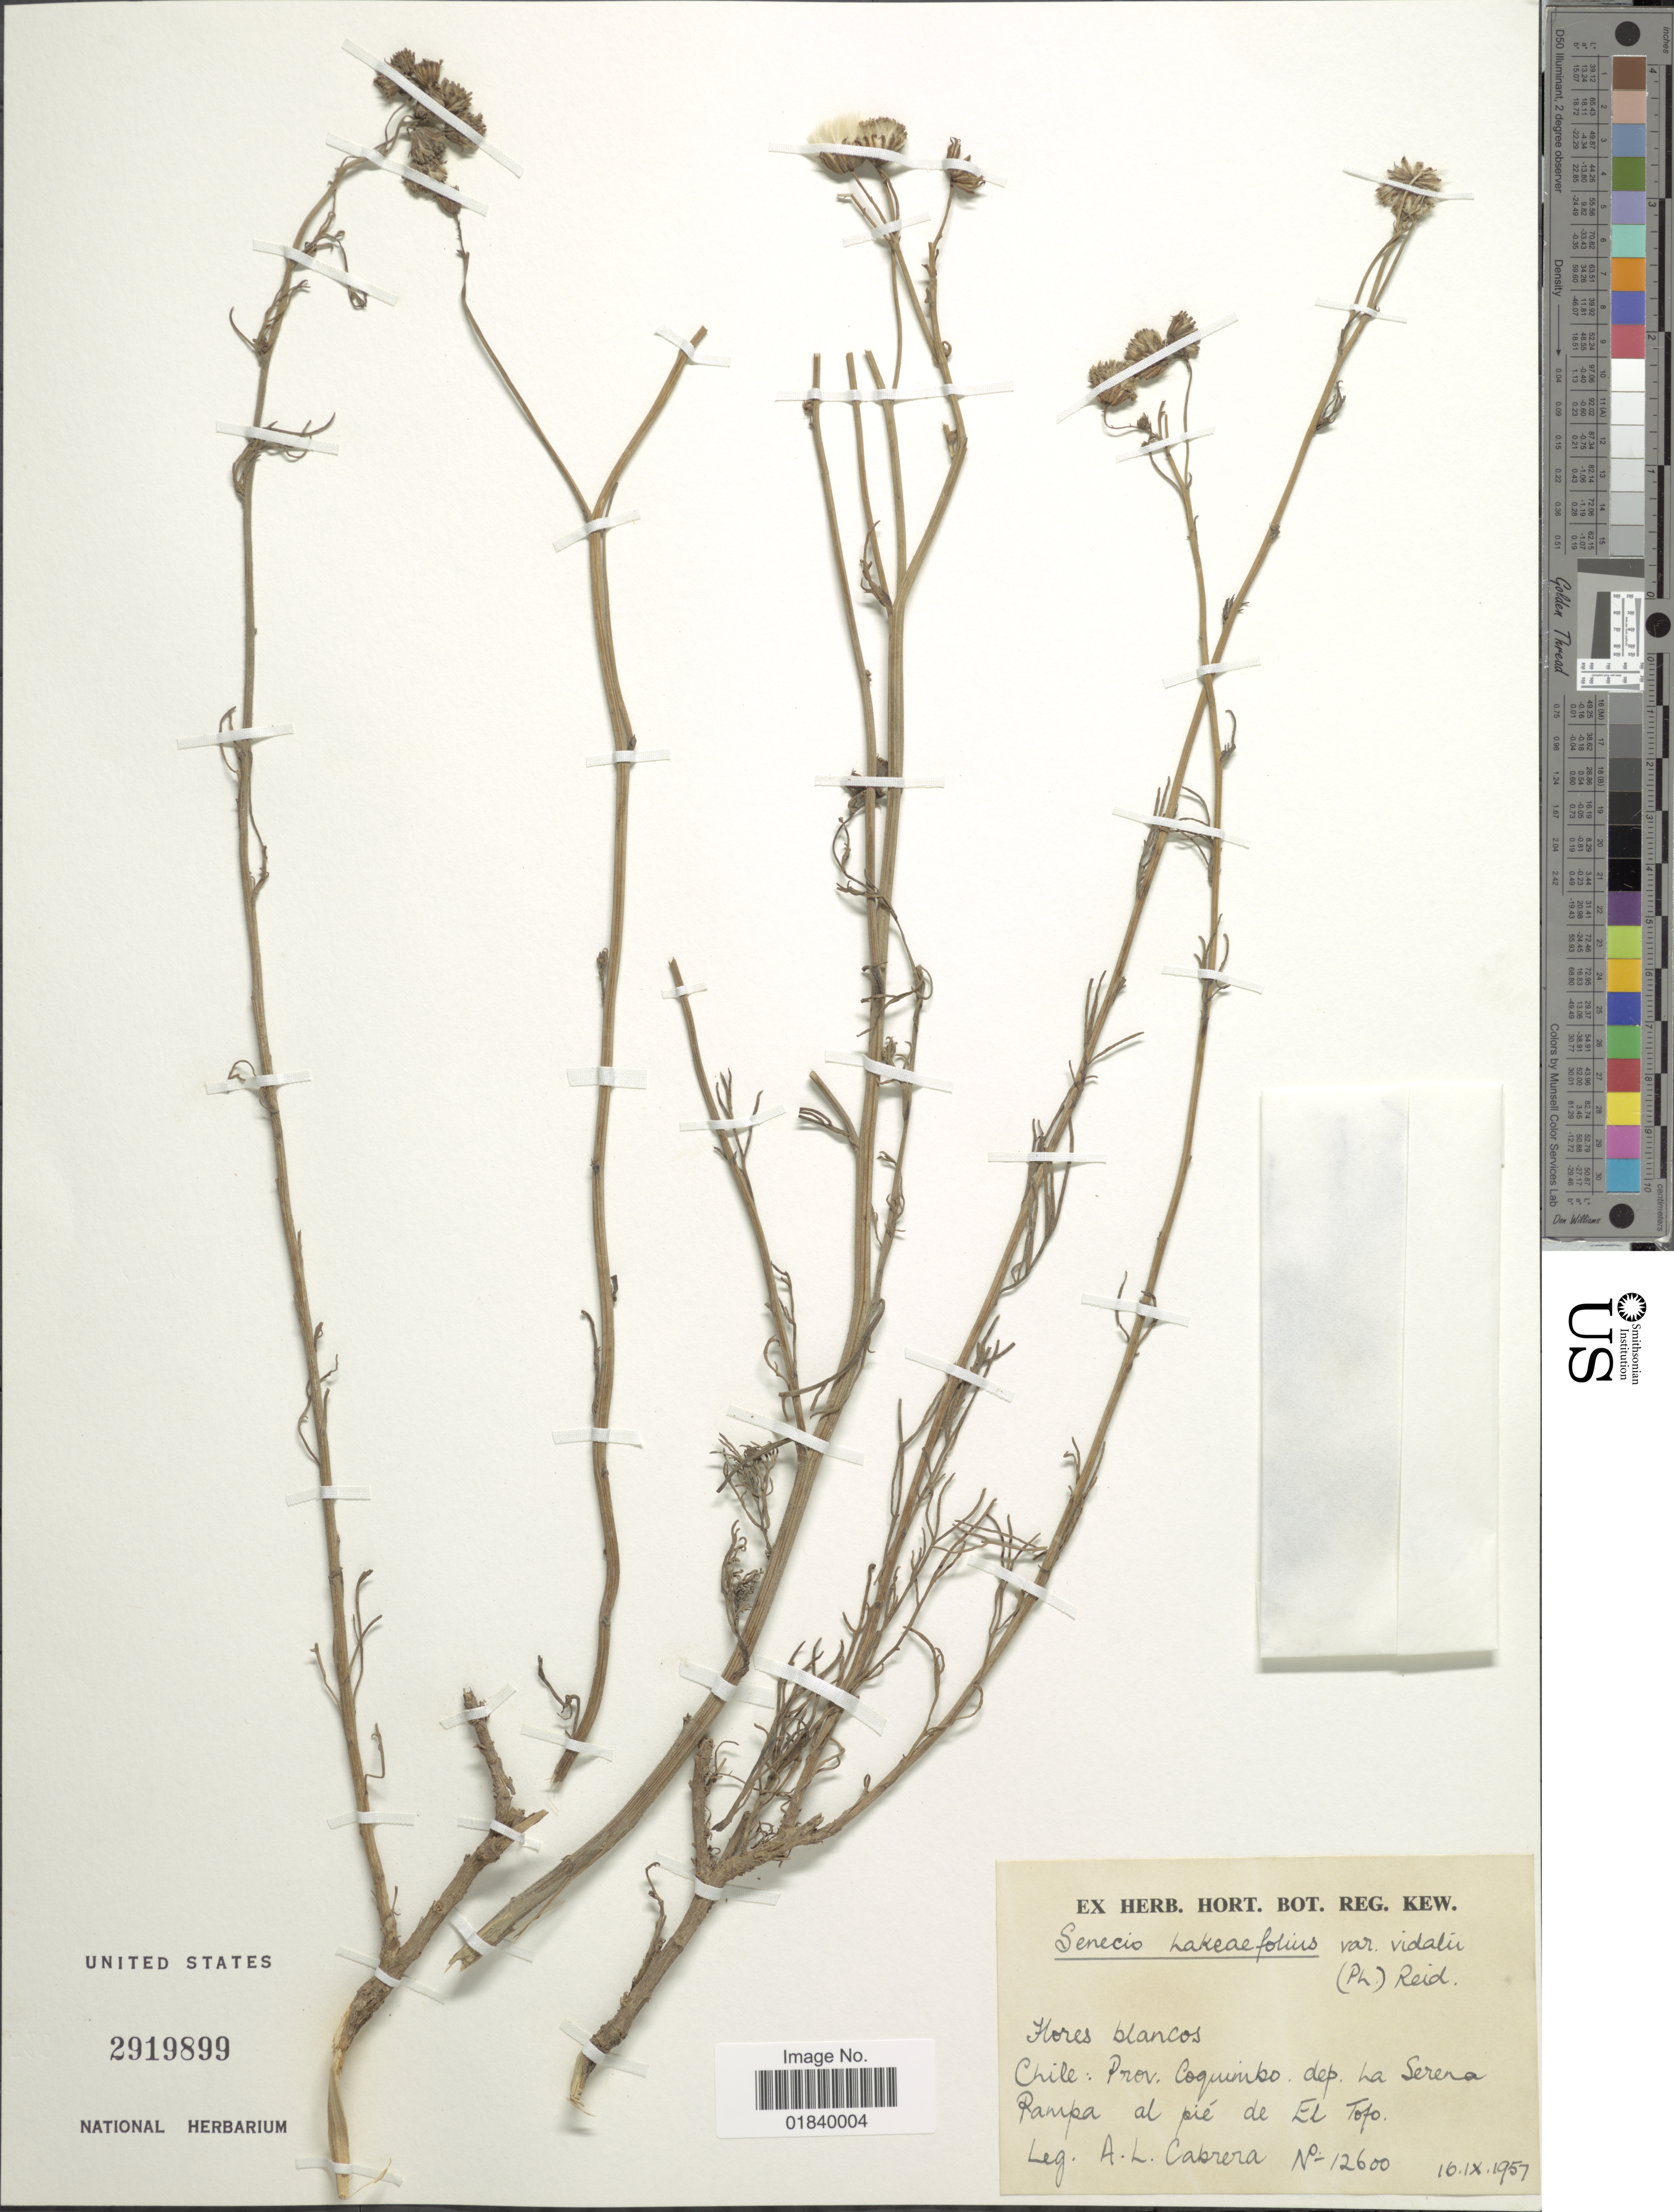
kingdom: Plantae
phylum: Tracheophyta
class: Magnoliopsida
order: Asterales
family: Asteraceae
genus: Senecio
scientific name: Senecio hakeifolius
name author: Bertero ex DC.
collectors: A. L. Cabrera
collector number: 12600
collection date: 1957-09-10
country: Chile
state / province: Coquimbo (IV)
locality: Chile: Prov. Coquimbo, dep. La Serena Pampa al pie de El Tofo.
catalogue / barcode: US 2919899